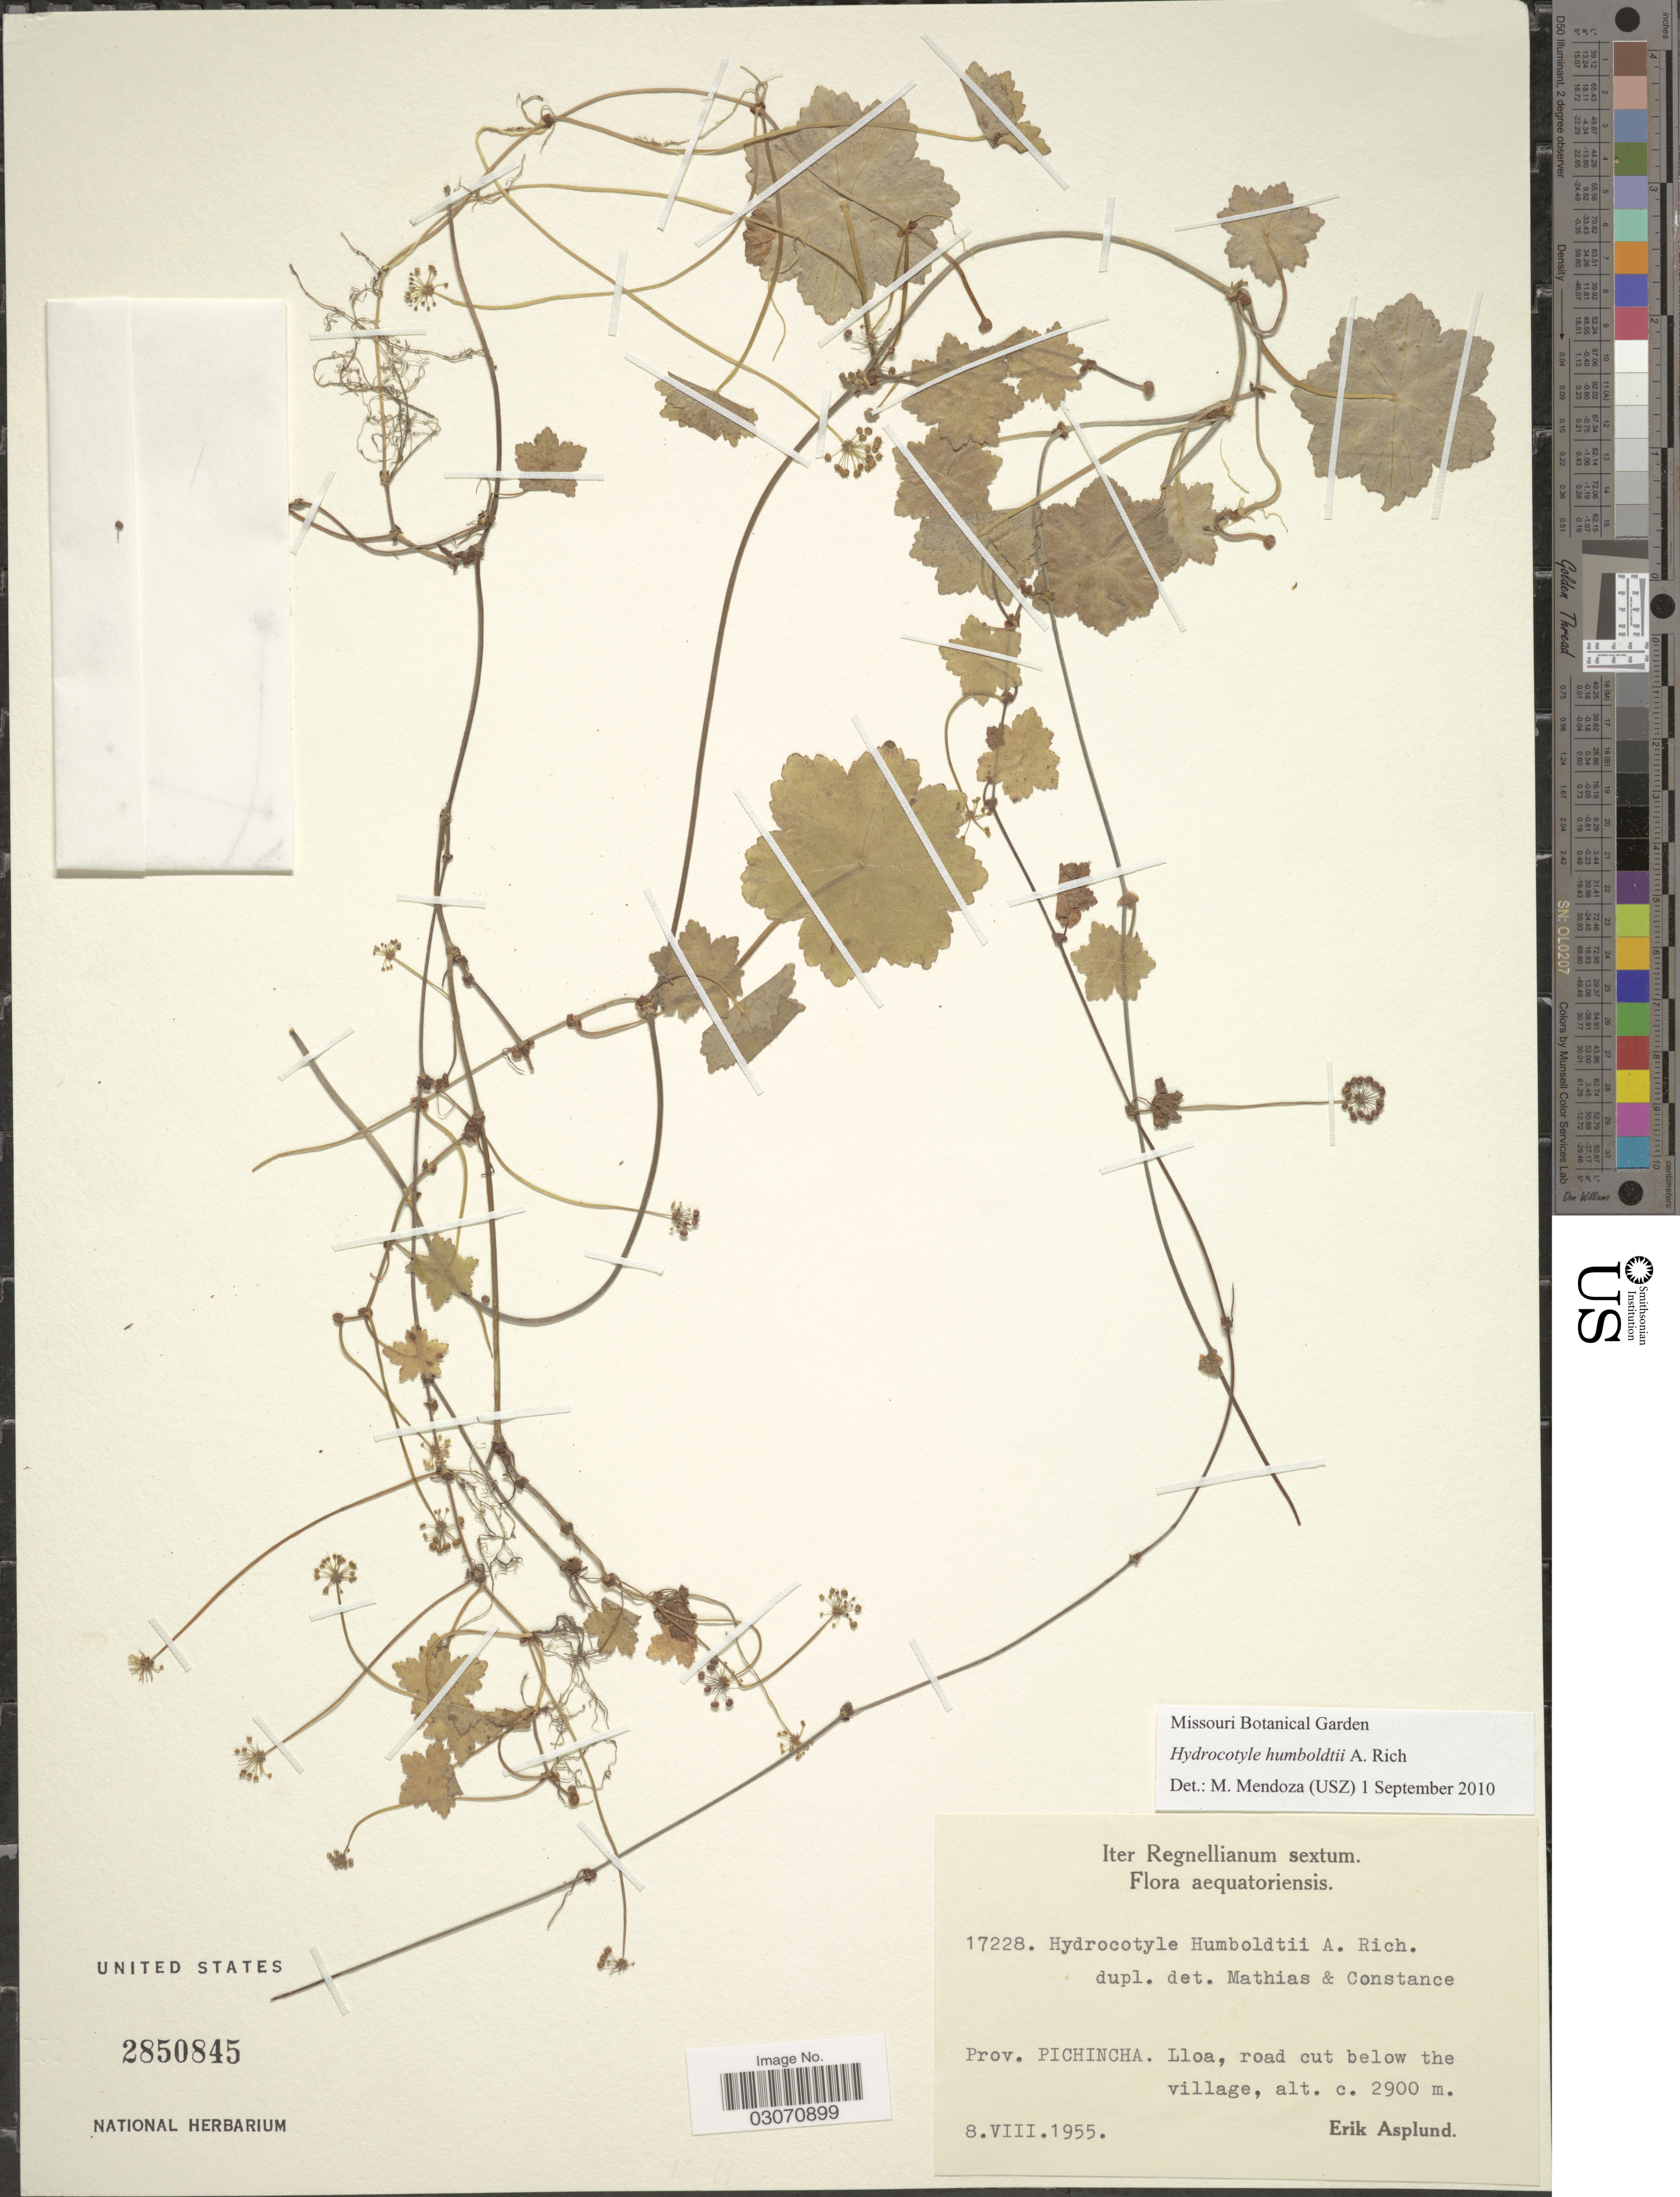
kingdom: Plantae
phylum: Tracheophyta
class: Magnoliopsida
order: Apiales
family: Araliaceae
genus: Hydrocotyle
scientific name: Hydrocotyle humboldtii var. humboldtii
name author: A. Rich.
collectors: E. Asplund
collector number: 17228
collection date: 1955-08-08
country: Ecuador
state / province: Pichincha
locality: Lloa. road cut below the village.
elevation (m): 2900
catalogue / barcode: US 2850845